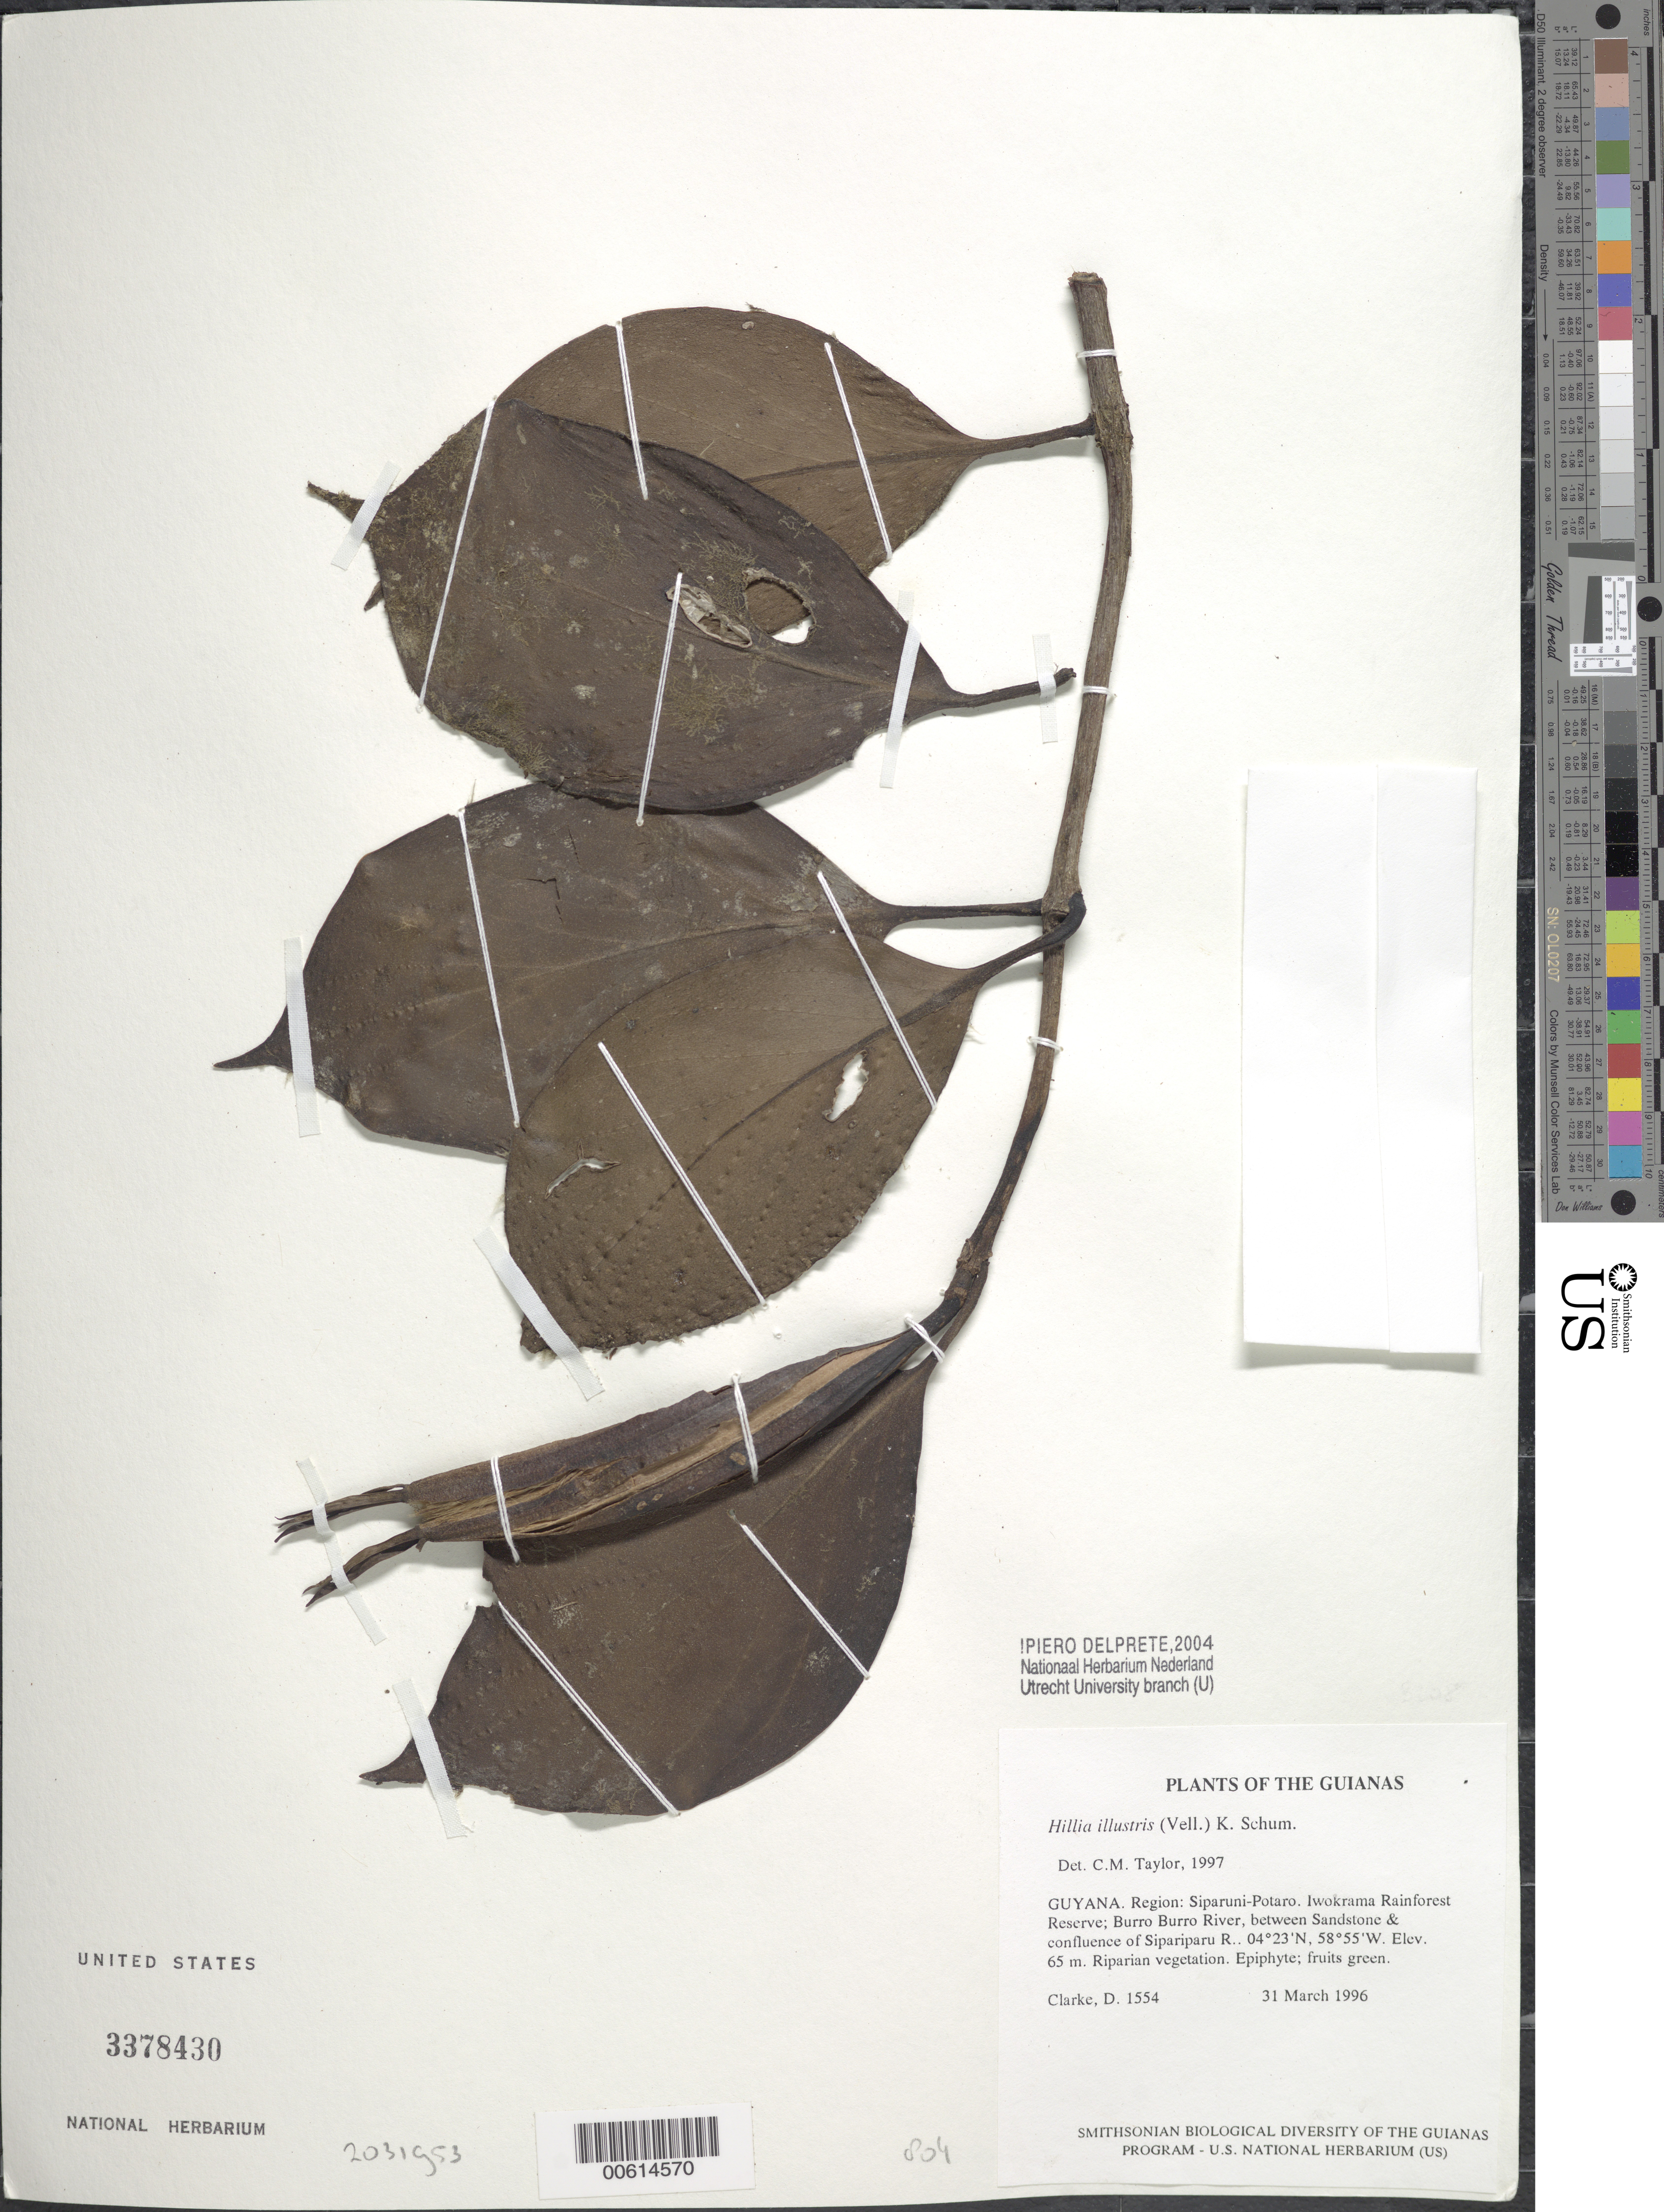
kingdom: Plantae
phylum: Tracheophyta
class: Magnoliopsida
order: Gentianales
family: Rubiaceae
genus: Hillia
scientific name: Hillia illustris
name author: (Vell.) K. Schum.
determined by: Taylor, Charlotte M.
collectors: H. D. Clarke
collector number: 1554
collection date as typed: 31 March 1996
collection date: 1996-03-31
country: Guyana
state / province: Potaro-Siparuni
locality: Iwokrama Rainforest Reserve; Burro Burro River, between Sandstone & confluence of Sipariparu R.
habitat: Riparian vegetation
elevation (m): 65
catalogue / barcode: US 3378430